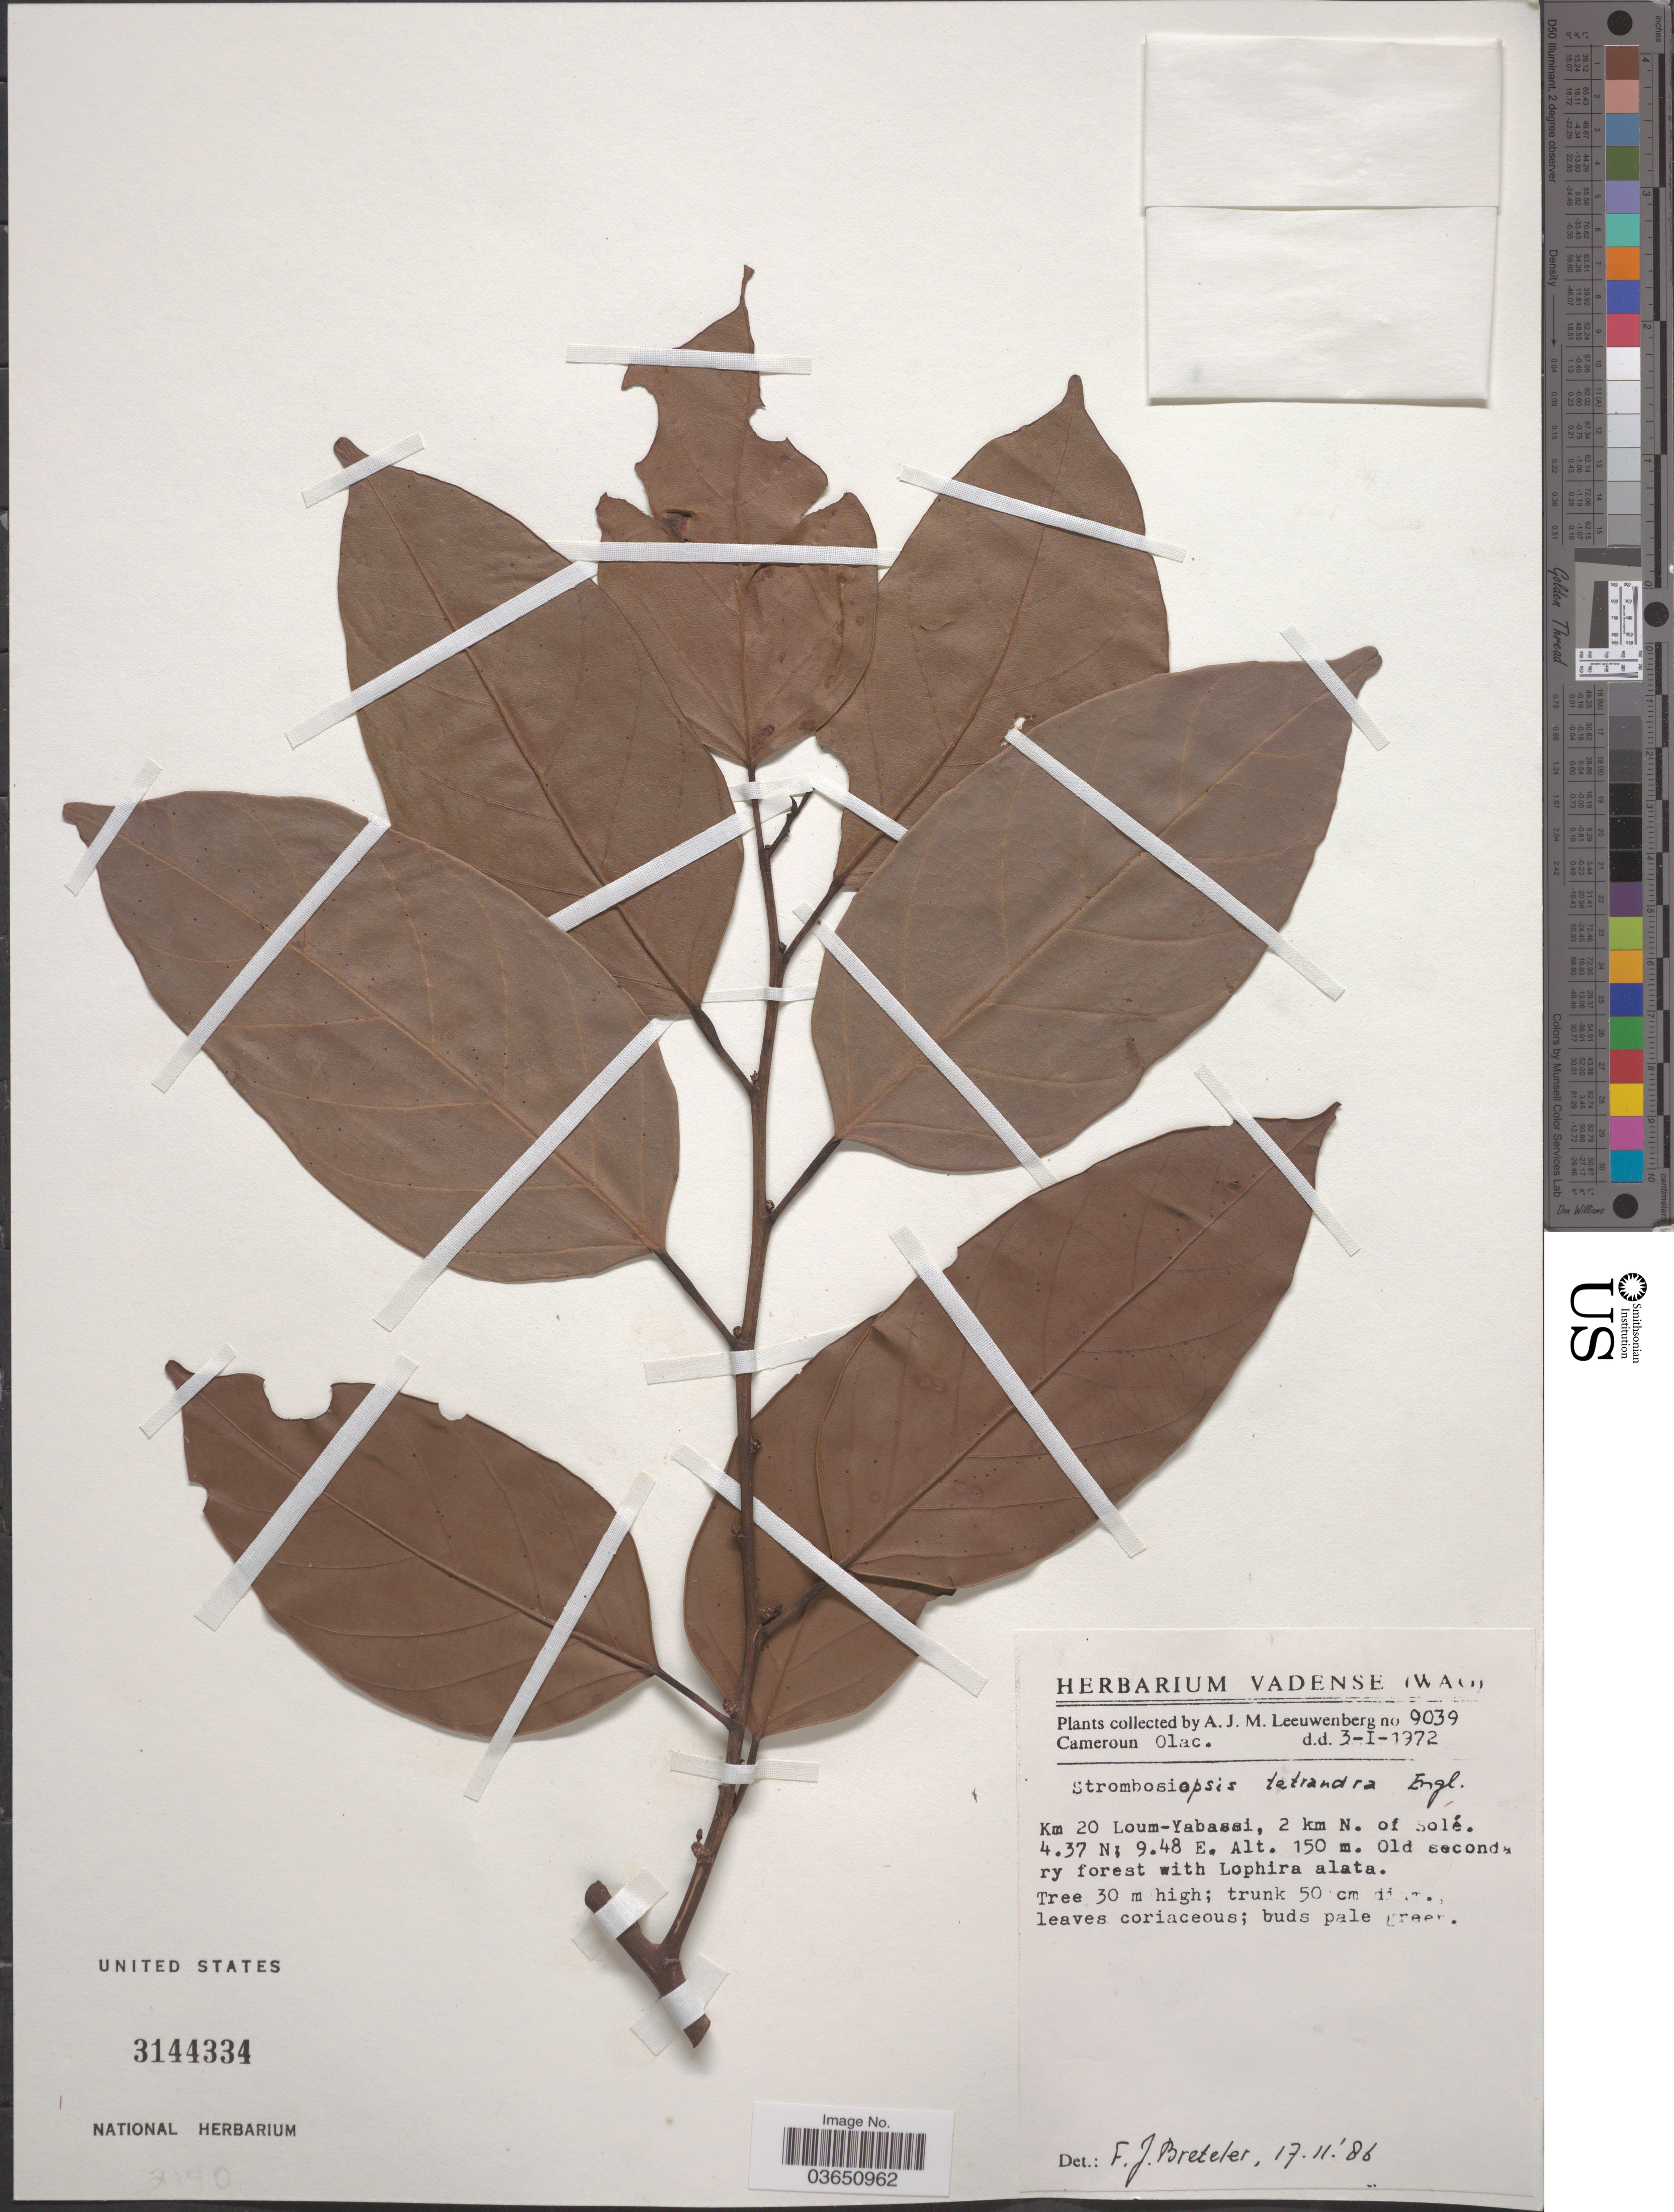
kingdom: Plantae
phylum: Tracheophyta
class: Magnoliopsida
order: Santalales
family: Strombosiaceae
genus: Strombosiopsis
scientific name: Strombosiopsis tetrandra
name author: Engl.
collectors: A. J. M. Leeuwenberg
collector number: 9039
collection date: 1972-01-03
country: Cameroon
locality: Km 20 Loum-Yabssi, 2 km N. of Solé.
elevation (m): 150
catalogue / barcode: US 3144334